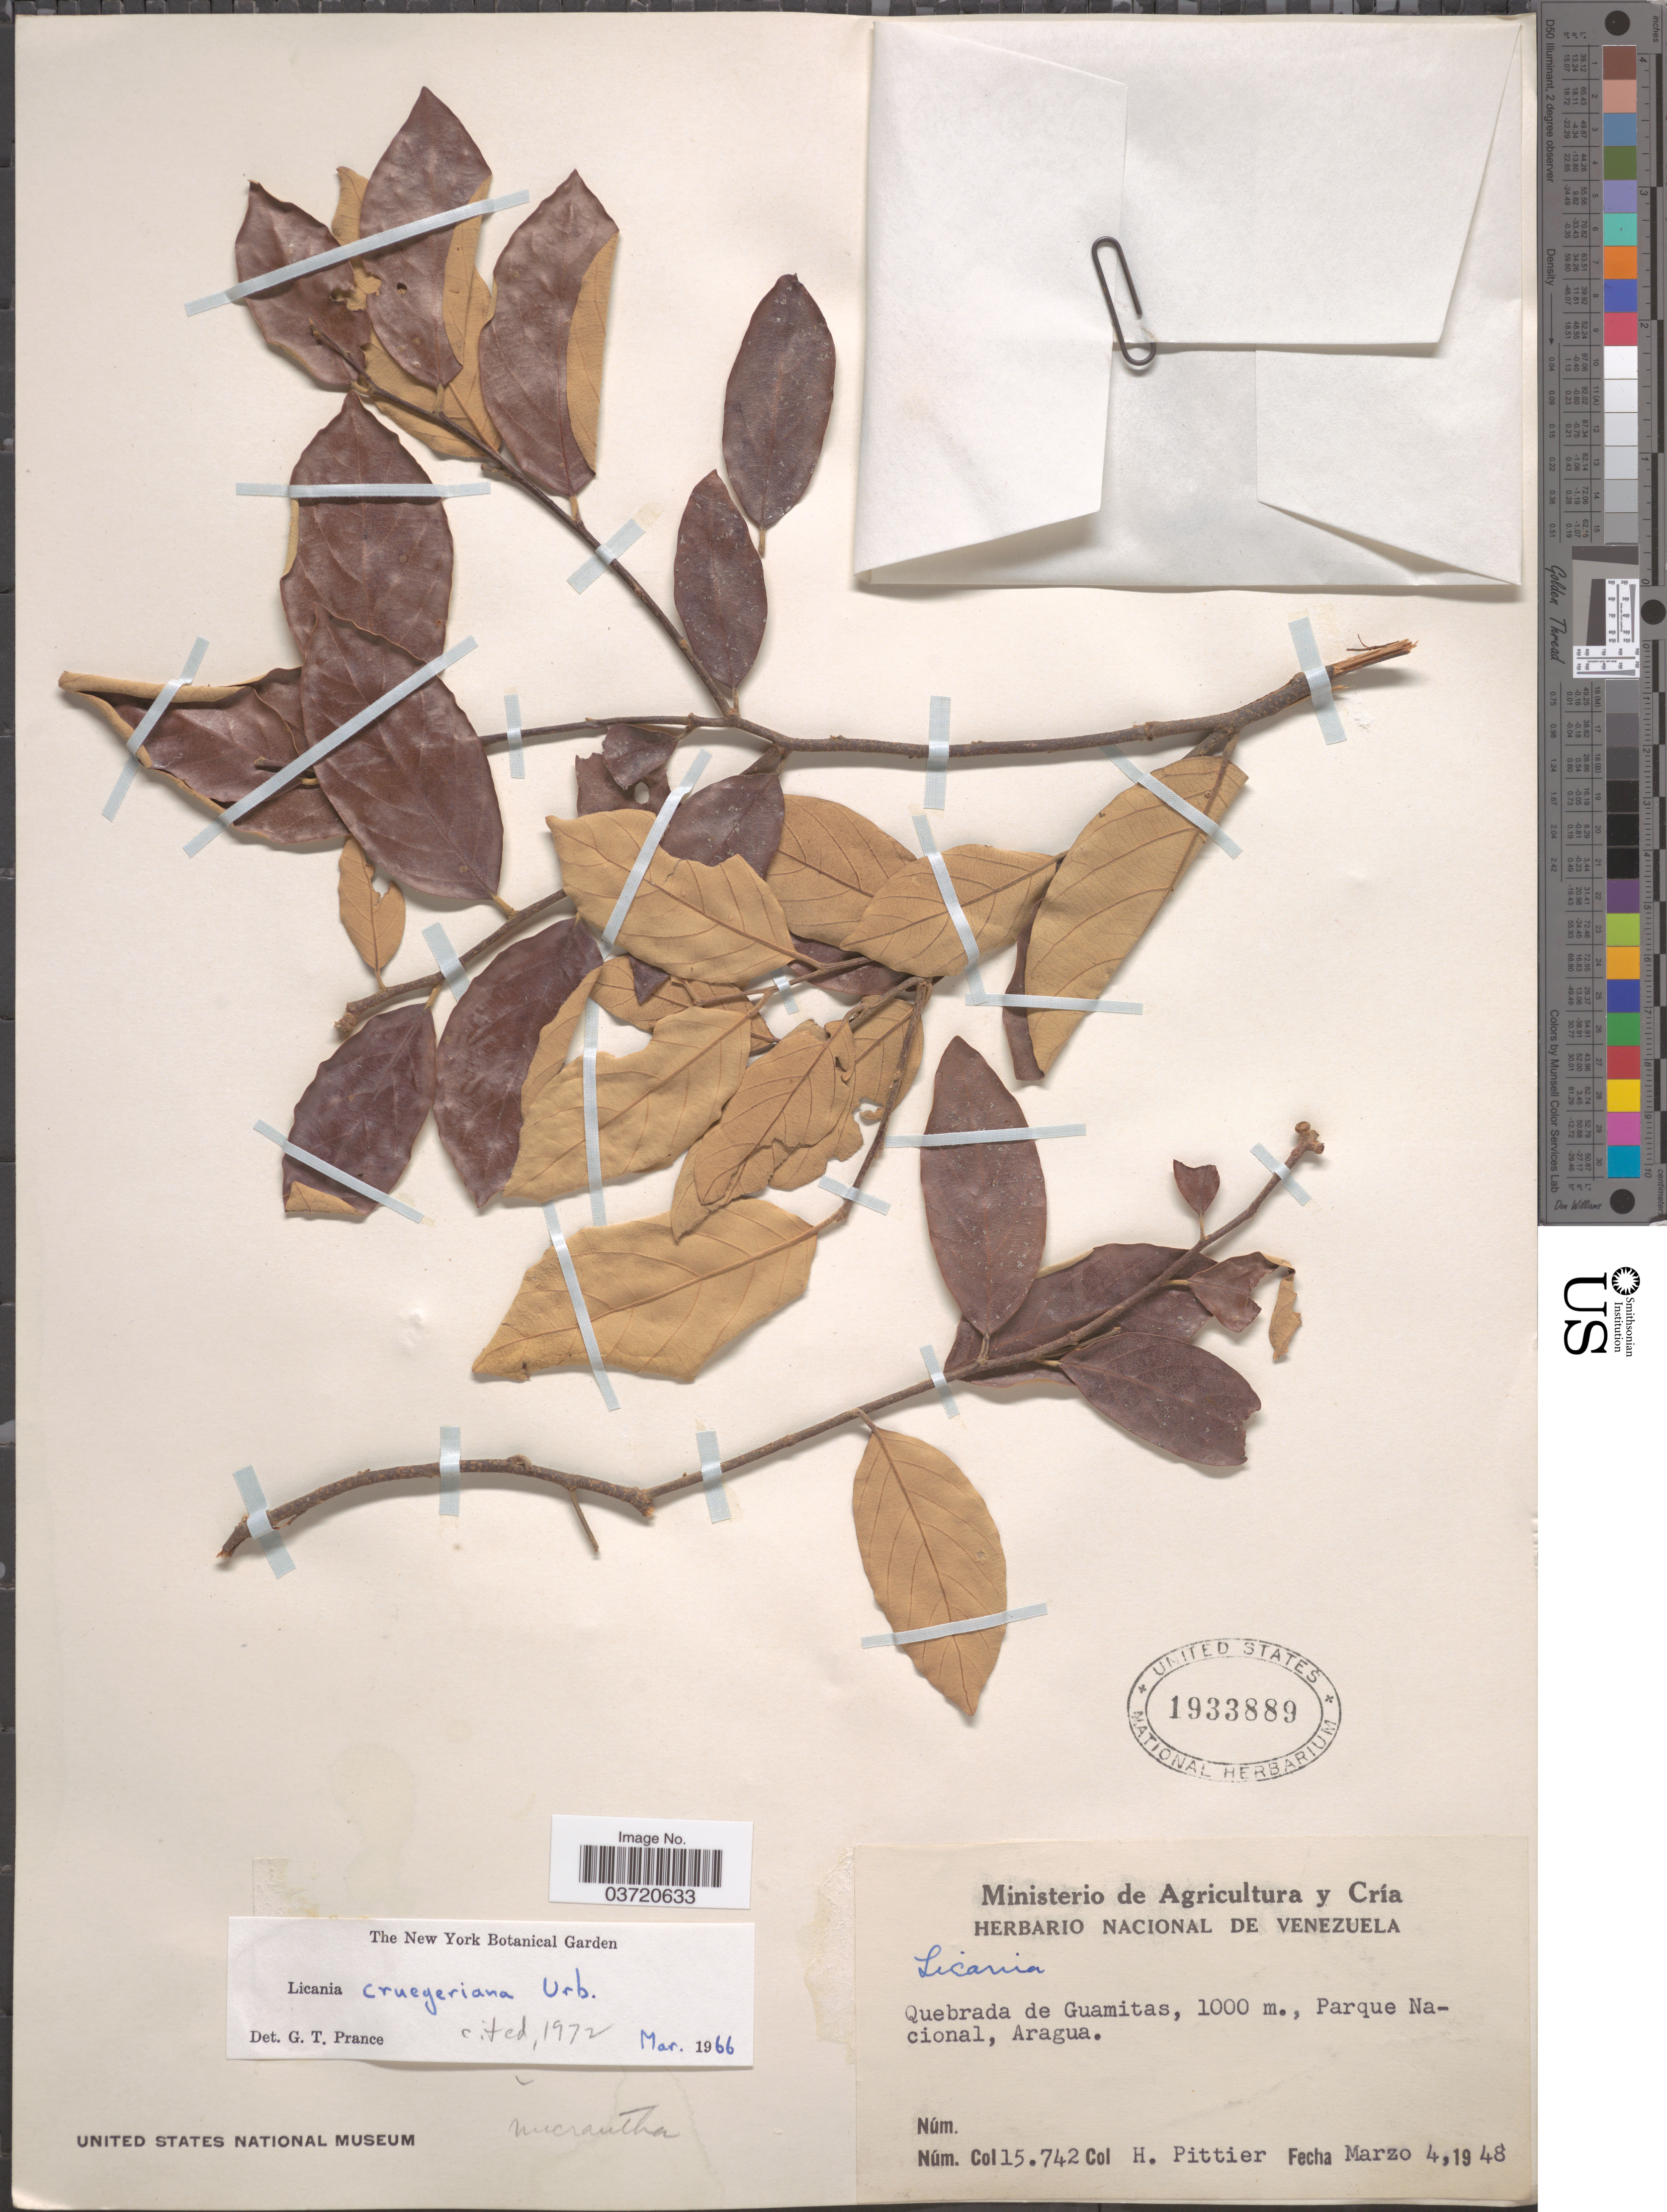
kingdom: Plantae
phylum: Tracheophyta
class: Magnoliopsida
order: Malpighiales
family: Chrysobalanaceae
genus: Licania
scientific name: Licania cruegeriana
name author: Urb.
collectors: H. F. Pittier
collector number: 15742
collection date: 1948-03-04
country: Venezuela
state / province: Aragua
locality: Quebrada de Gyamitas, Parque Nacional.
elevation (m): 1000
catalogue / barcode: US 1933889